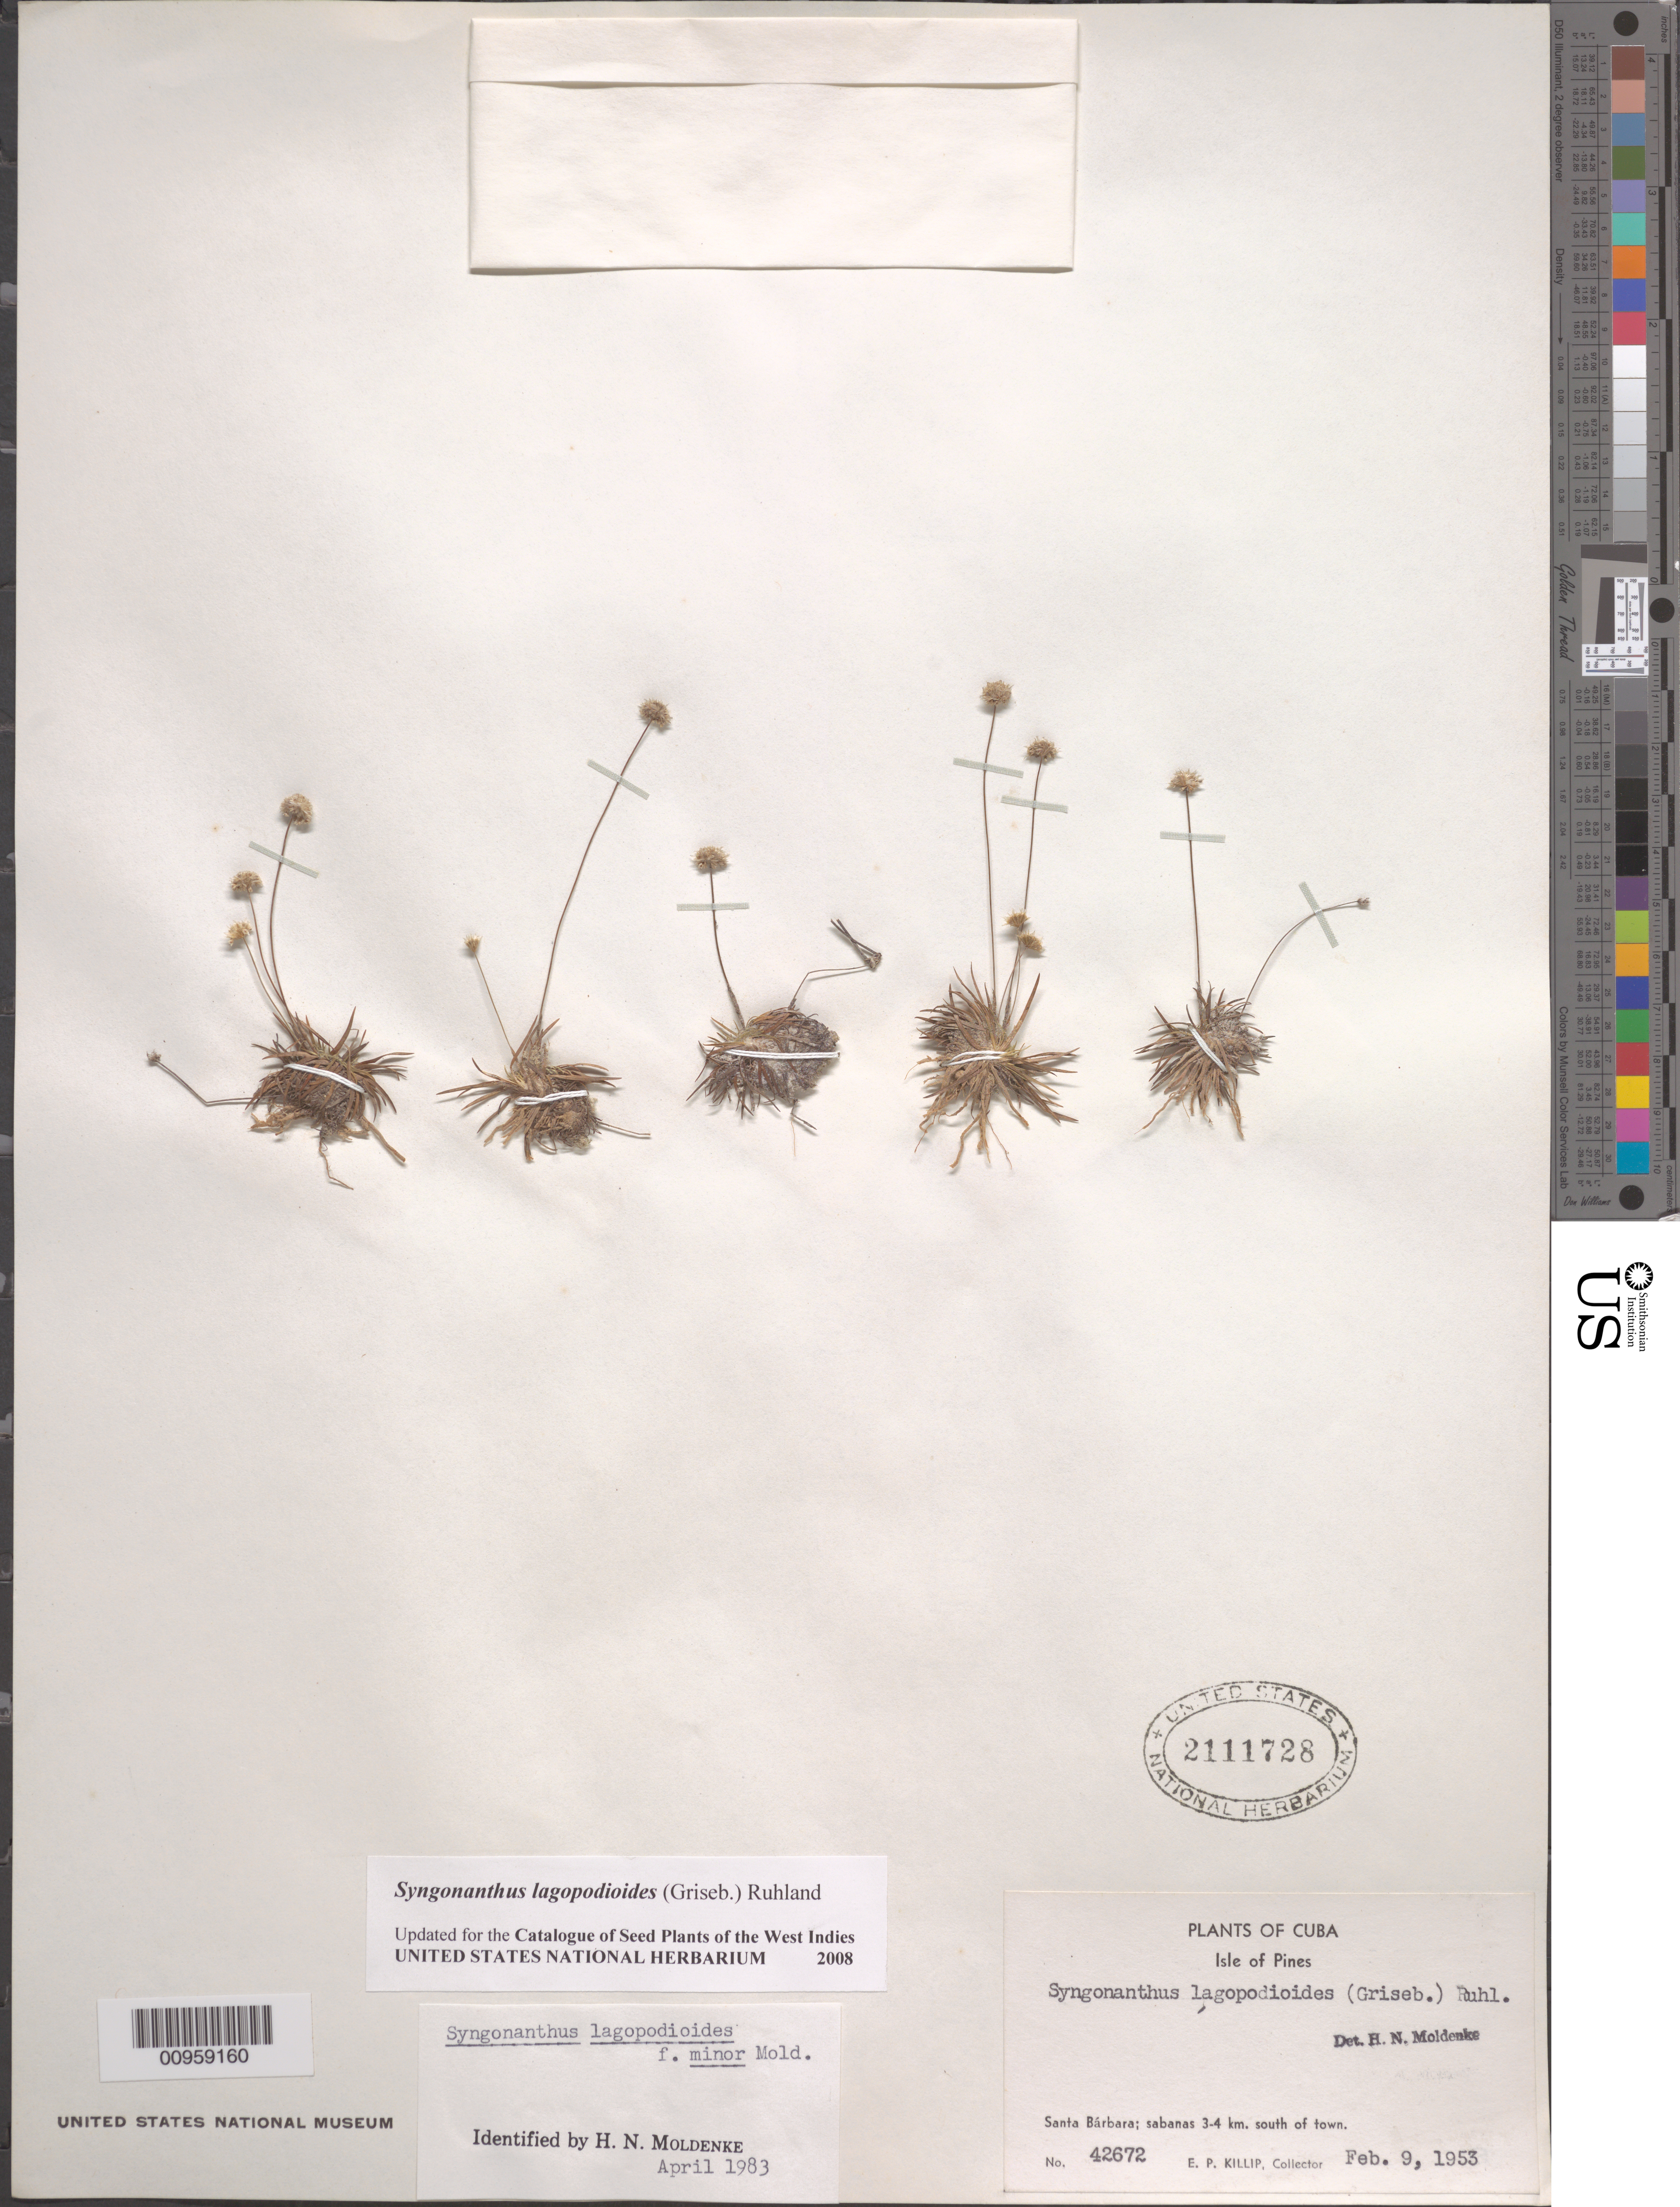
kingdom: Plantae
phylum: Tracheophyta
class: Liliopsida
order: Poales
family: Eriocaulaceae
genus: Syngonanthus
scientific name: Syngonanthus lagopodioides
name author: (Griseb.) Ruhland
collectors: E. P. Killip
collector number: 42672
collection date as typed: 09 Feb 1953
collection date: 1953-02-09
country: Cuba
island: Isla de la Juventud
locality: Isle of Pines, Santa Bárbara, 3-4 km south of town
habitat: Sabanas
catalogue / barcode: US 2111728